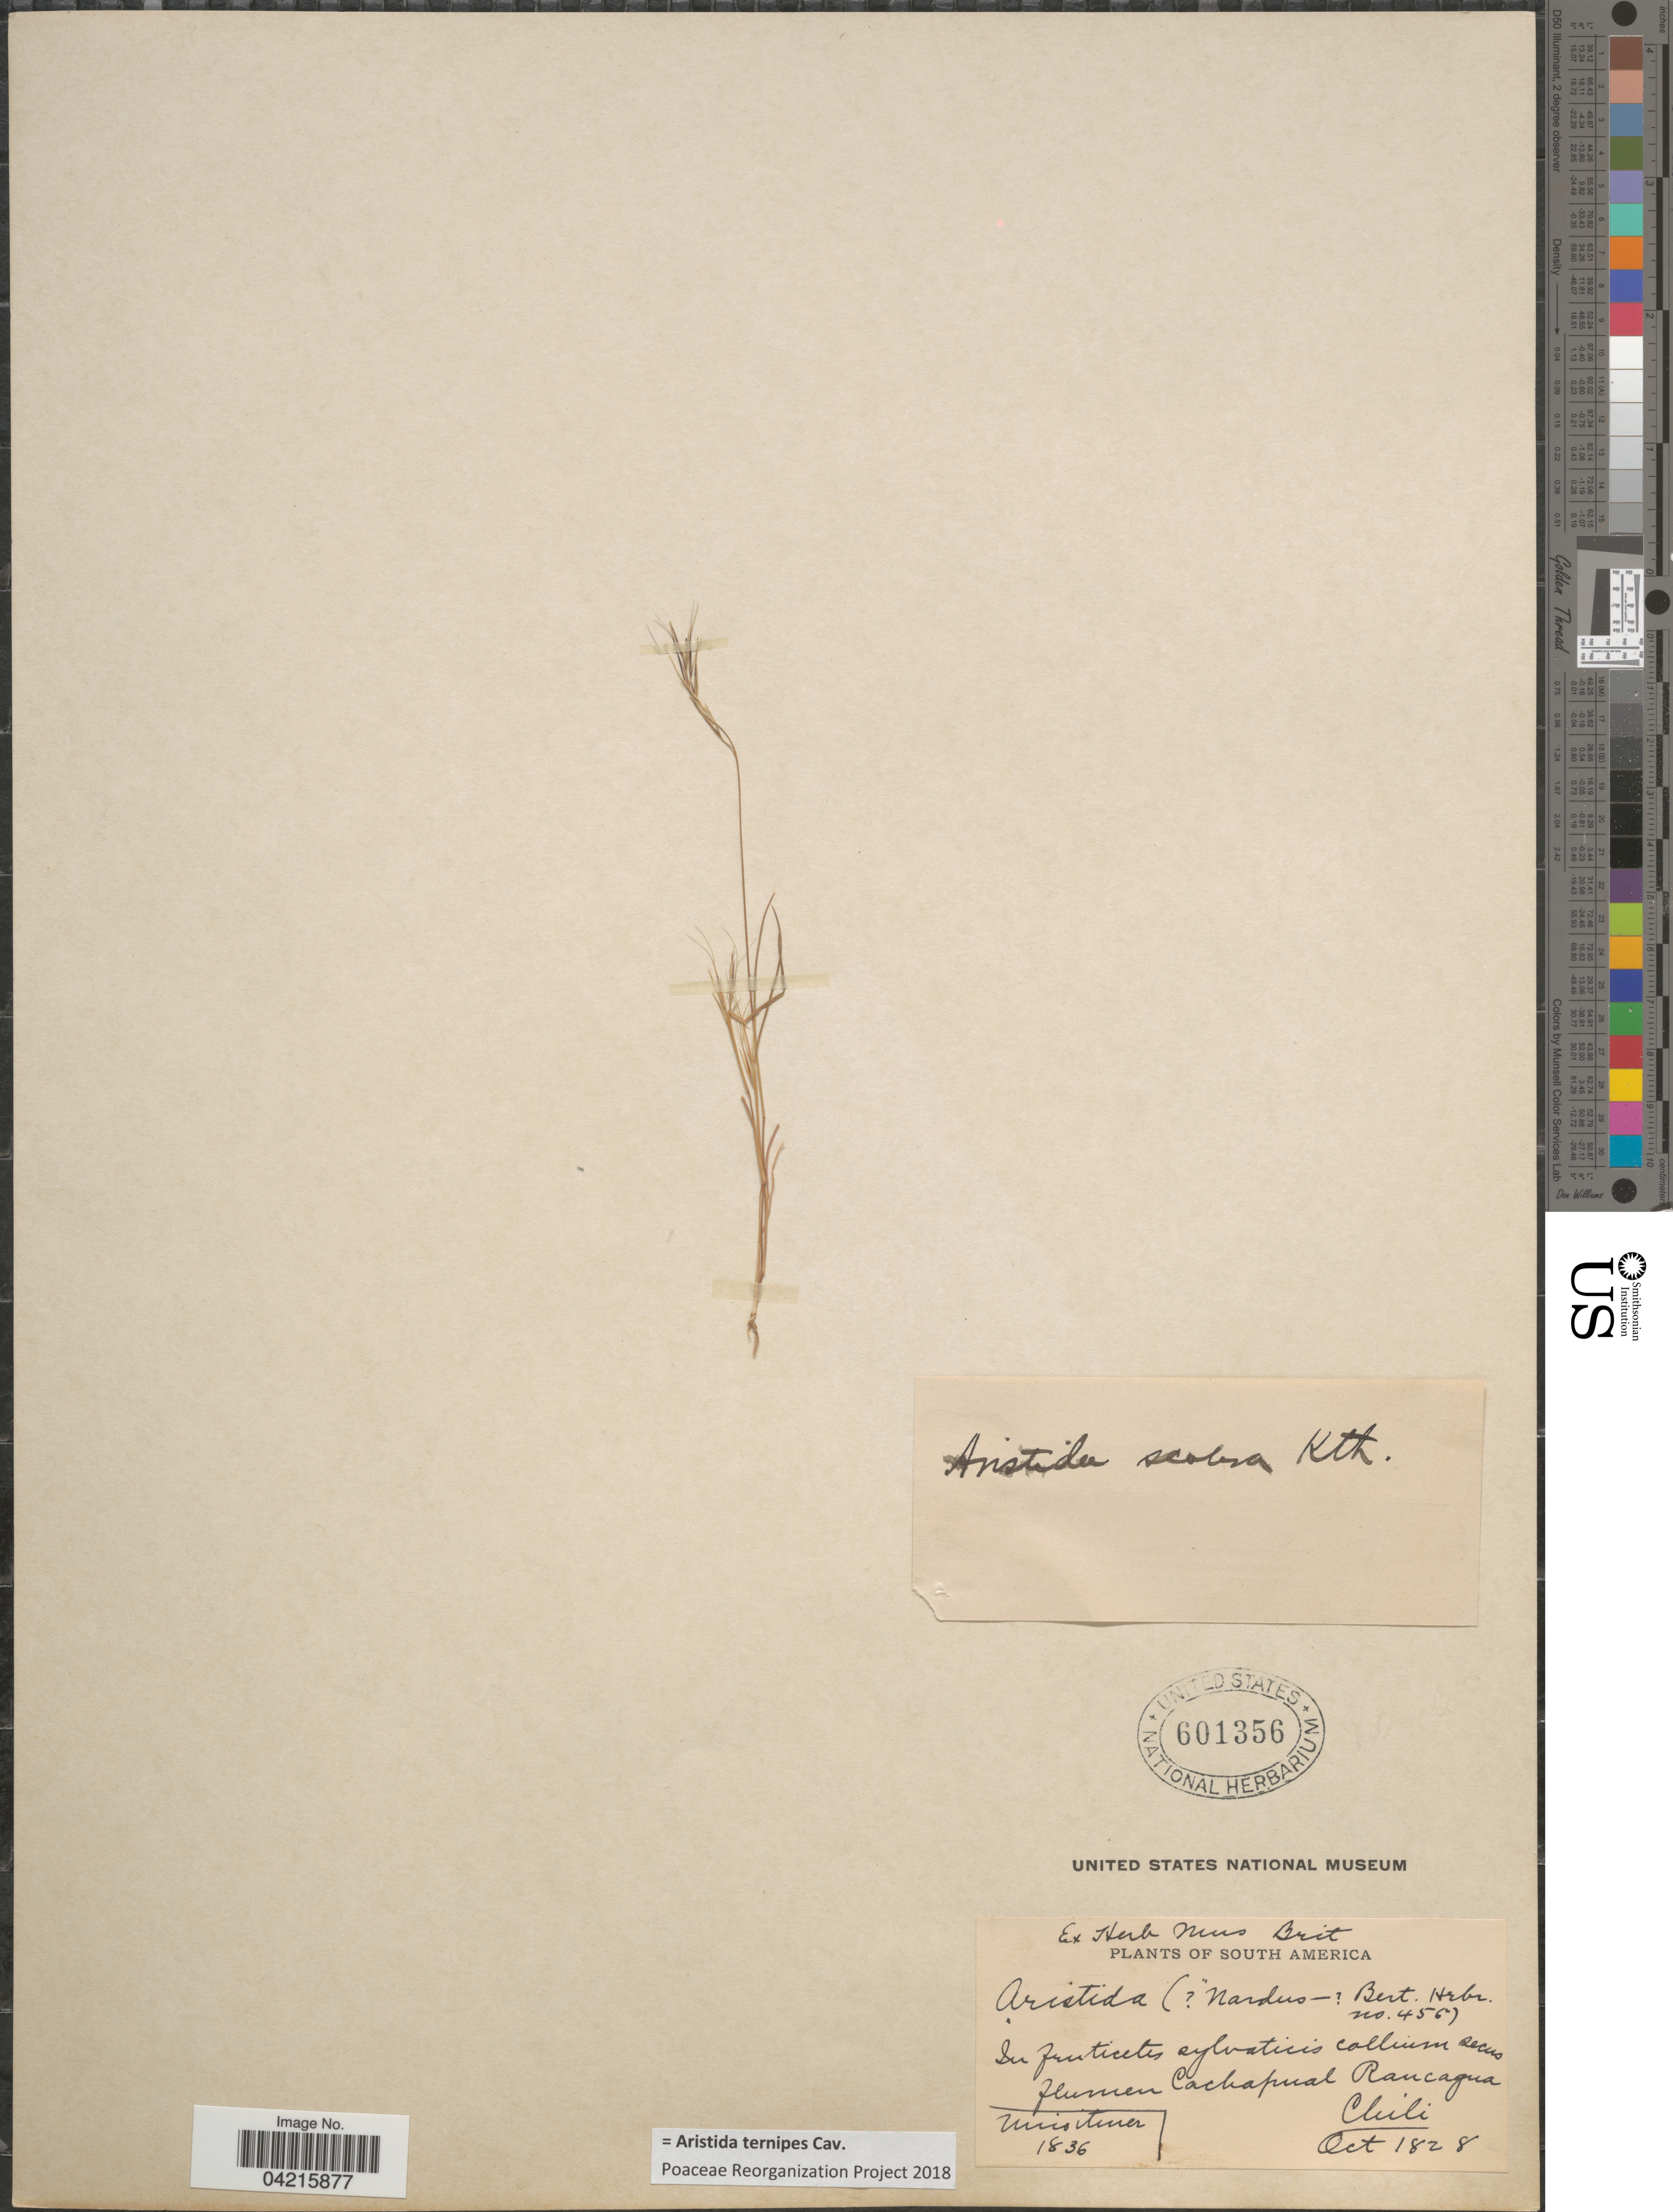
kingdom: Plantae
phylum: Tracheophyta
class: Liliopsida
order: Poales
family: Poaceae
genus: Aristida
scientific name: Aristida ternipes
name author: Cav.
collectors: ex herb. Musei Britannici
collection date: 1828-10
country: Chile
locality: In fruticetis sylvaticis collium secus flumen Cachapual Rancagua.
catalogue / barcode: US 601356